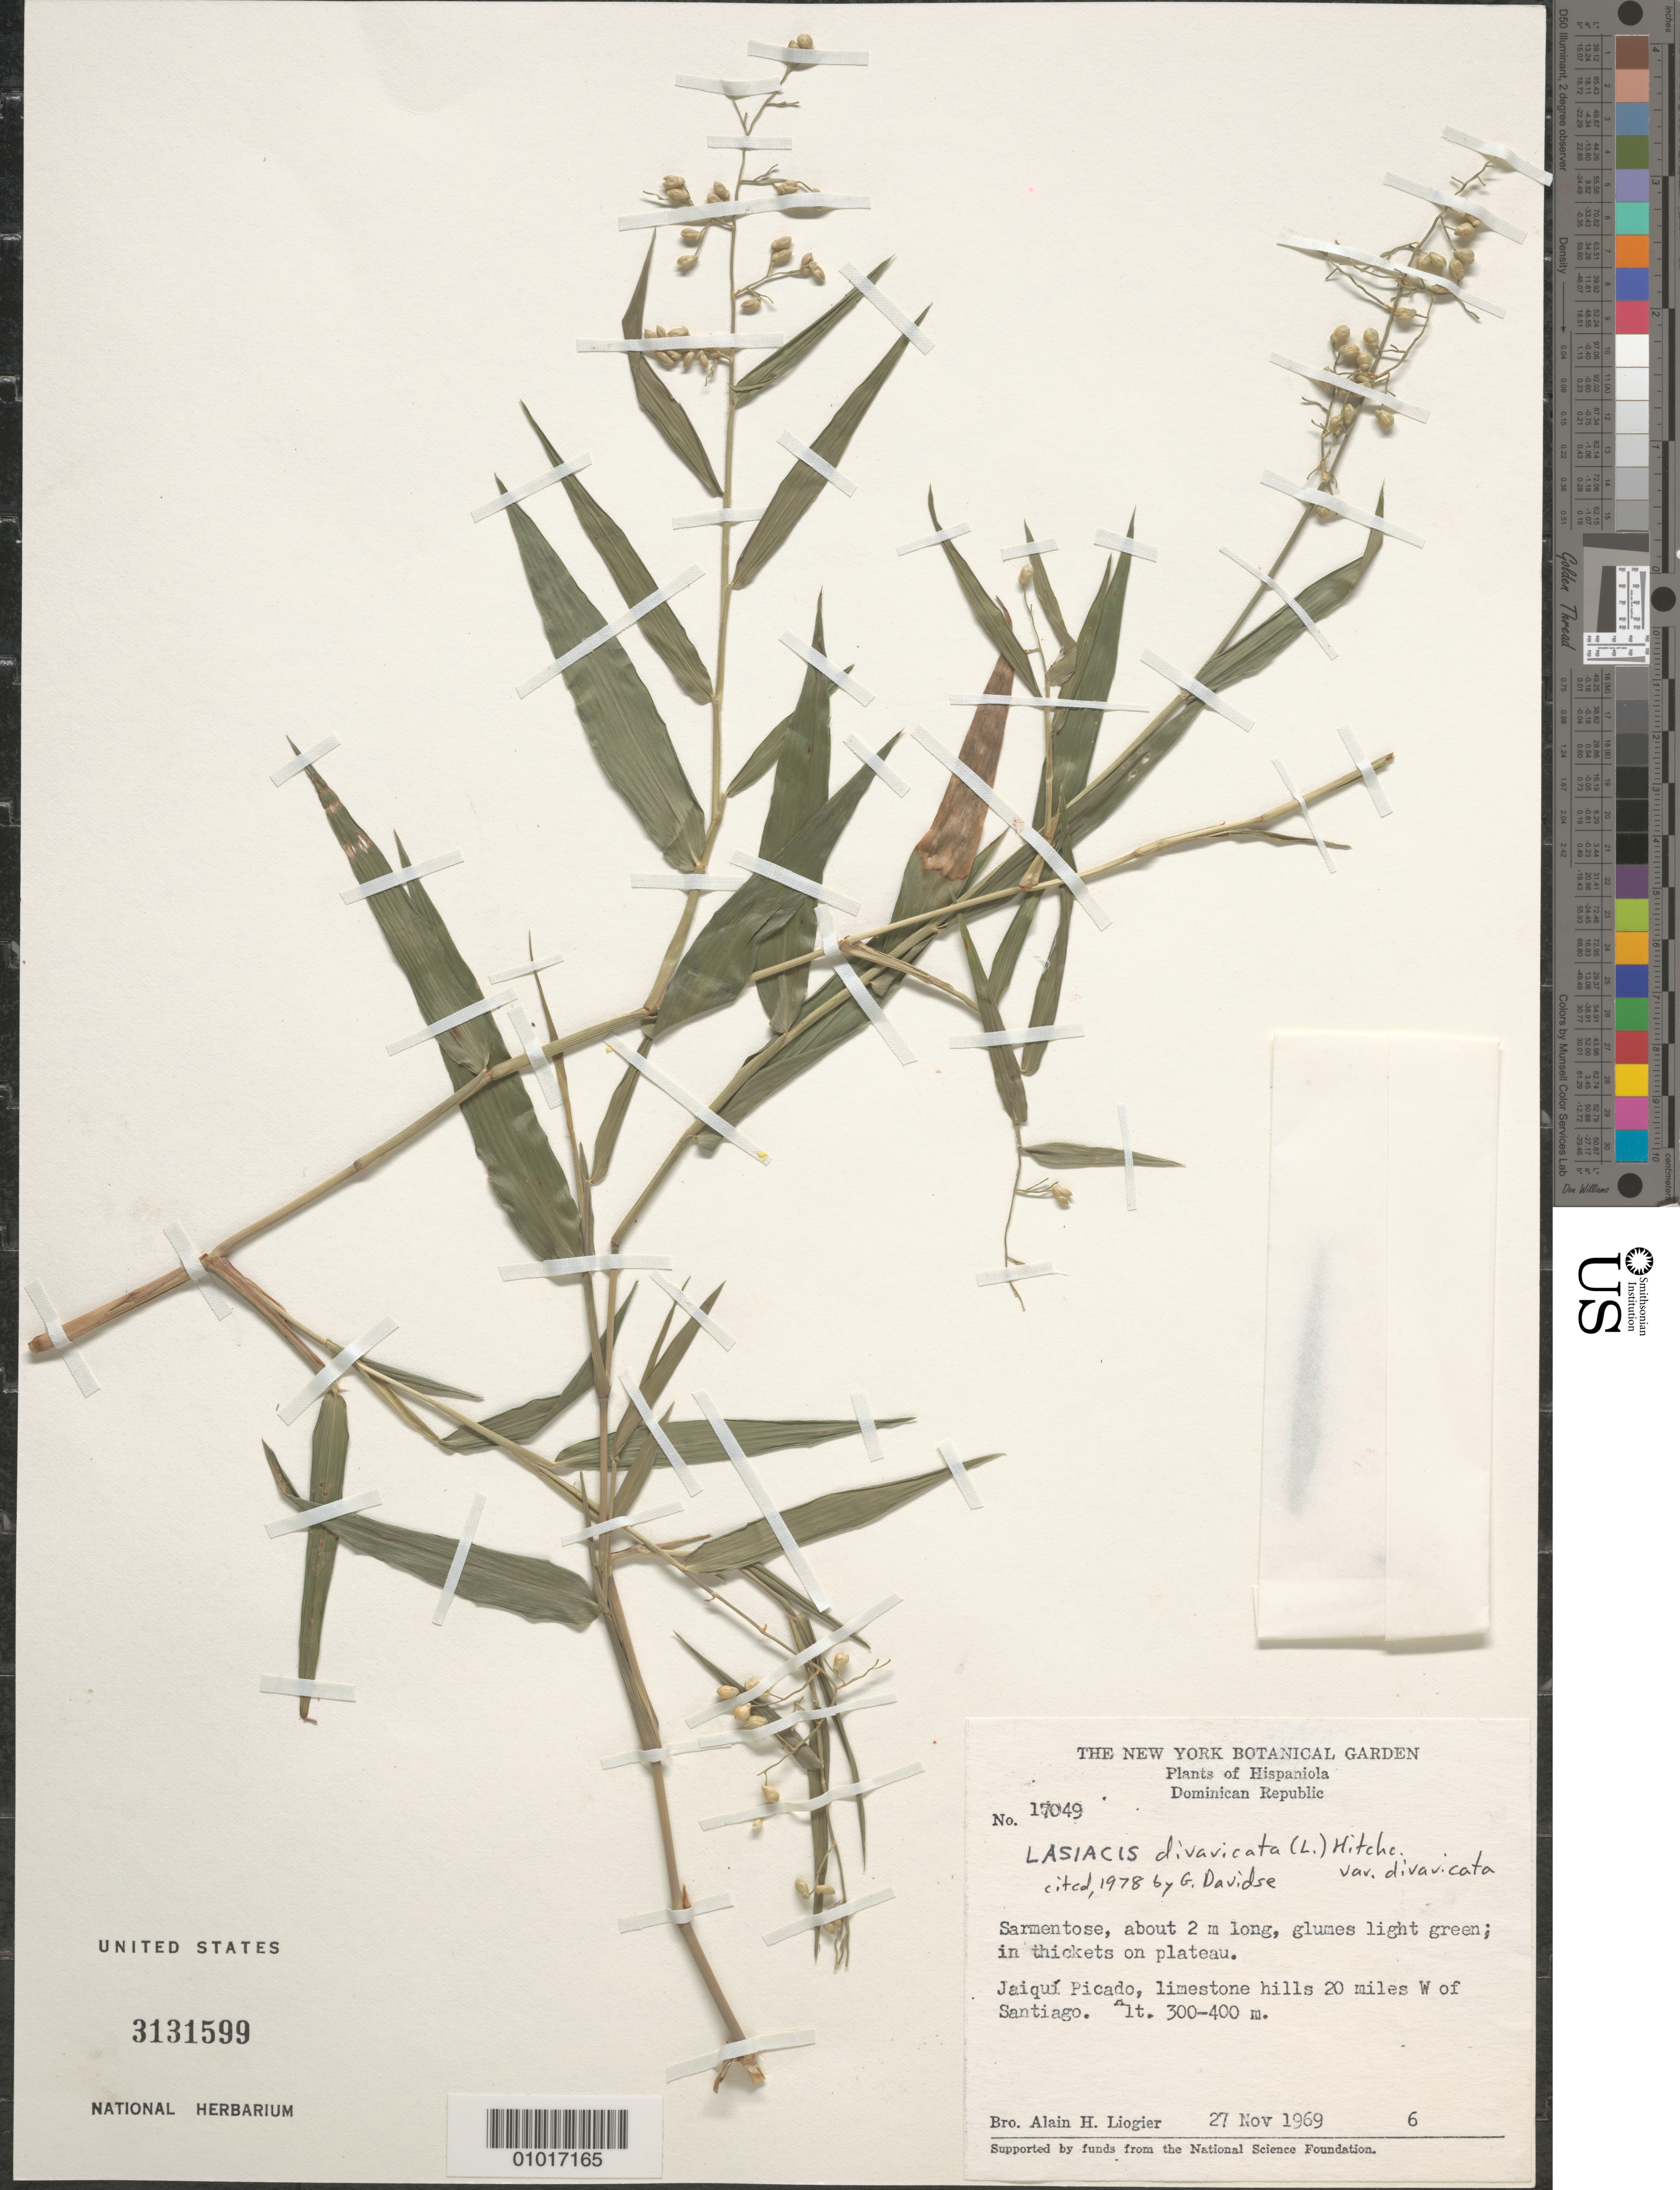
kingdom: Plantae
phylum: Tracheophyta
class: Liliopsida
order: Poales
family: Poaceae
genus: Lasiacis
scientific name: Lasiacis divaricata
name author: (L.) Hitchc.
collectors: A. H. Liogier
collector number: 17049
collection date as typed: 27 Nov 1969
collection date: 1969-11-27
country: Dominican Republic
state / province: Santiago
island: Hispaniola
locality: Jaiqui Picado, limestone hills 20 miles west of Santiago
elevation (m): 300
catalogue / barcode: US 3131599